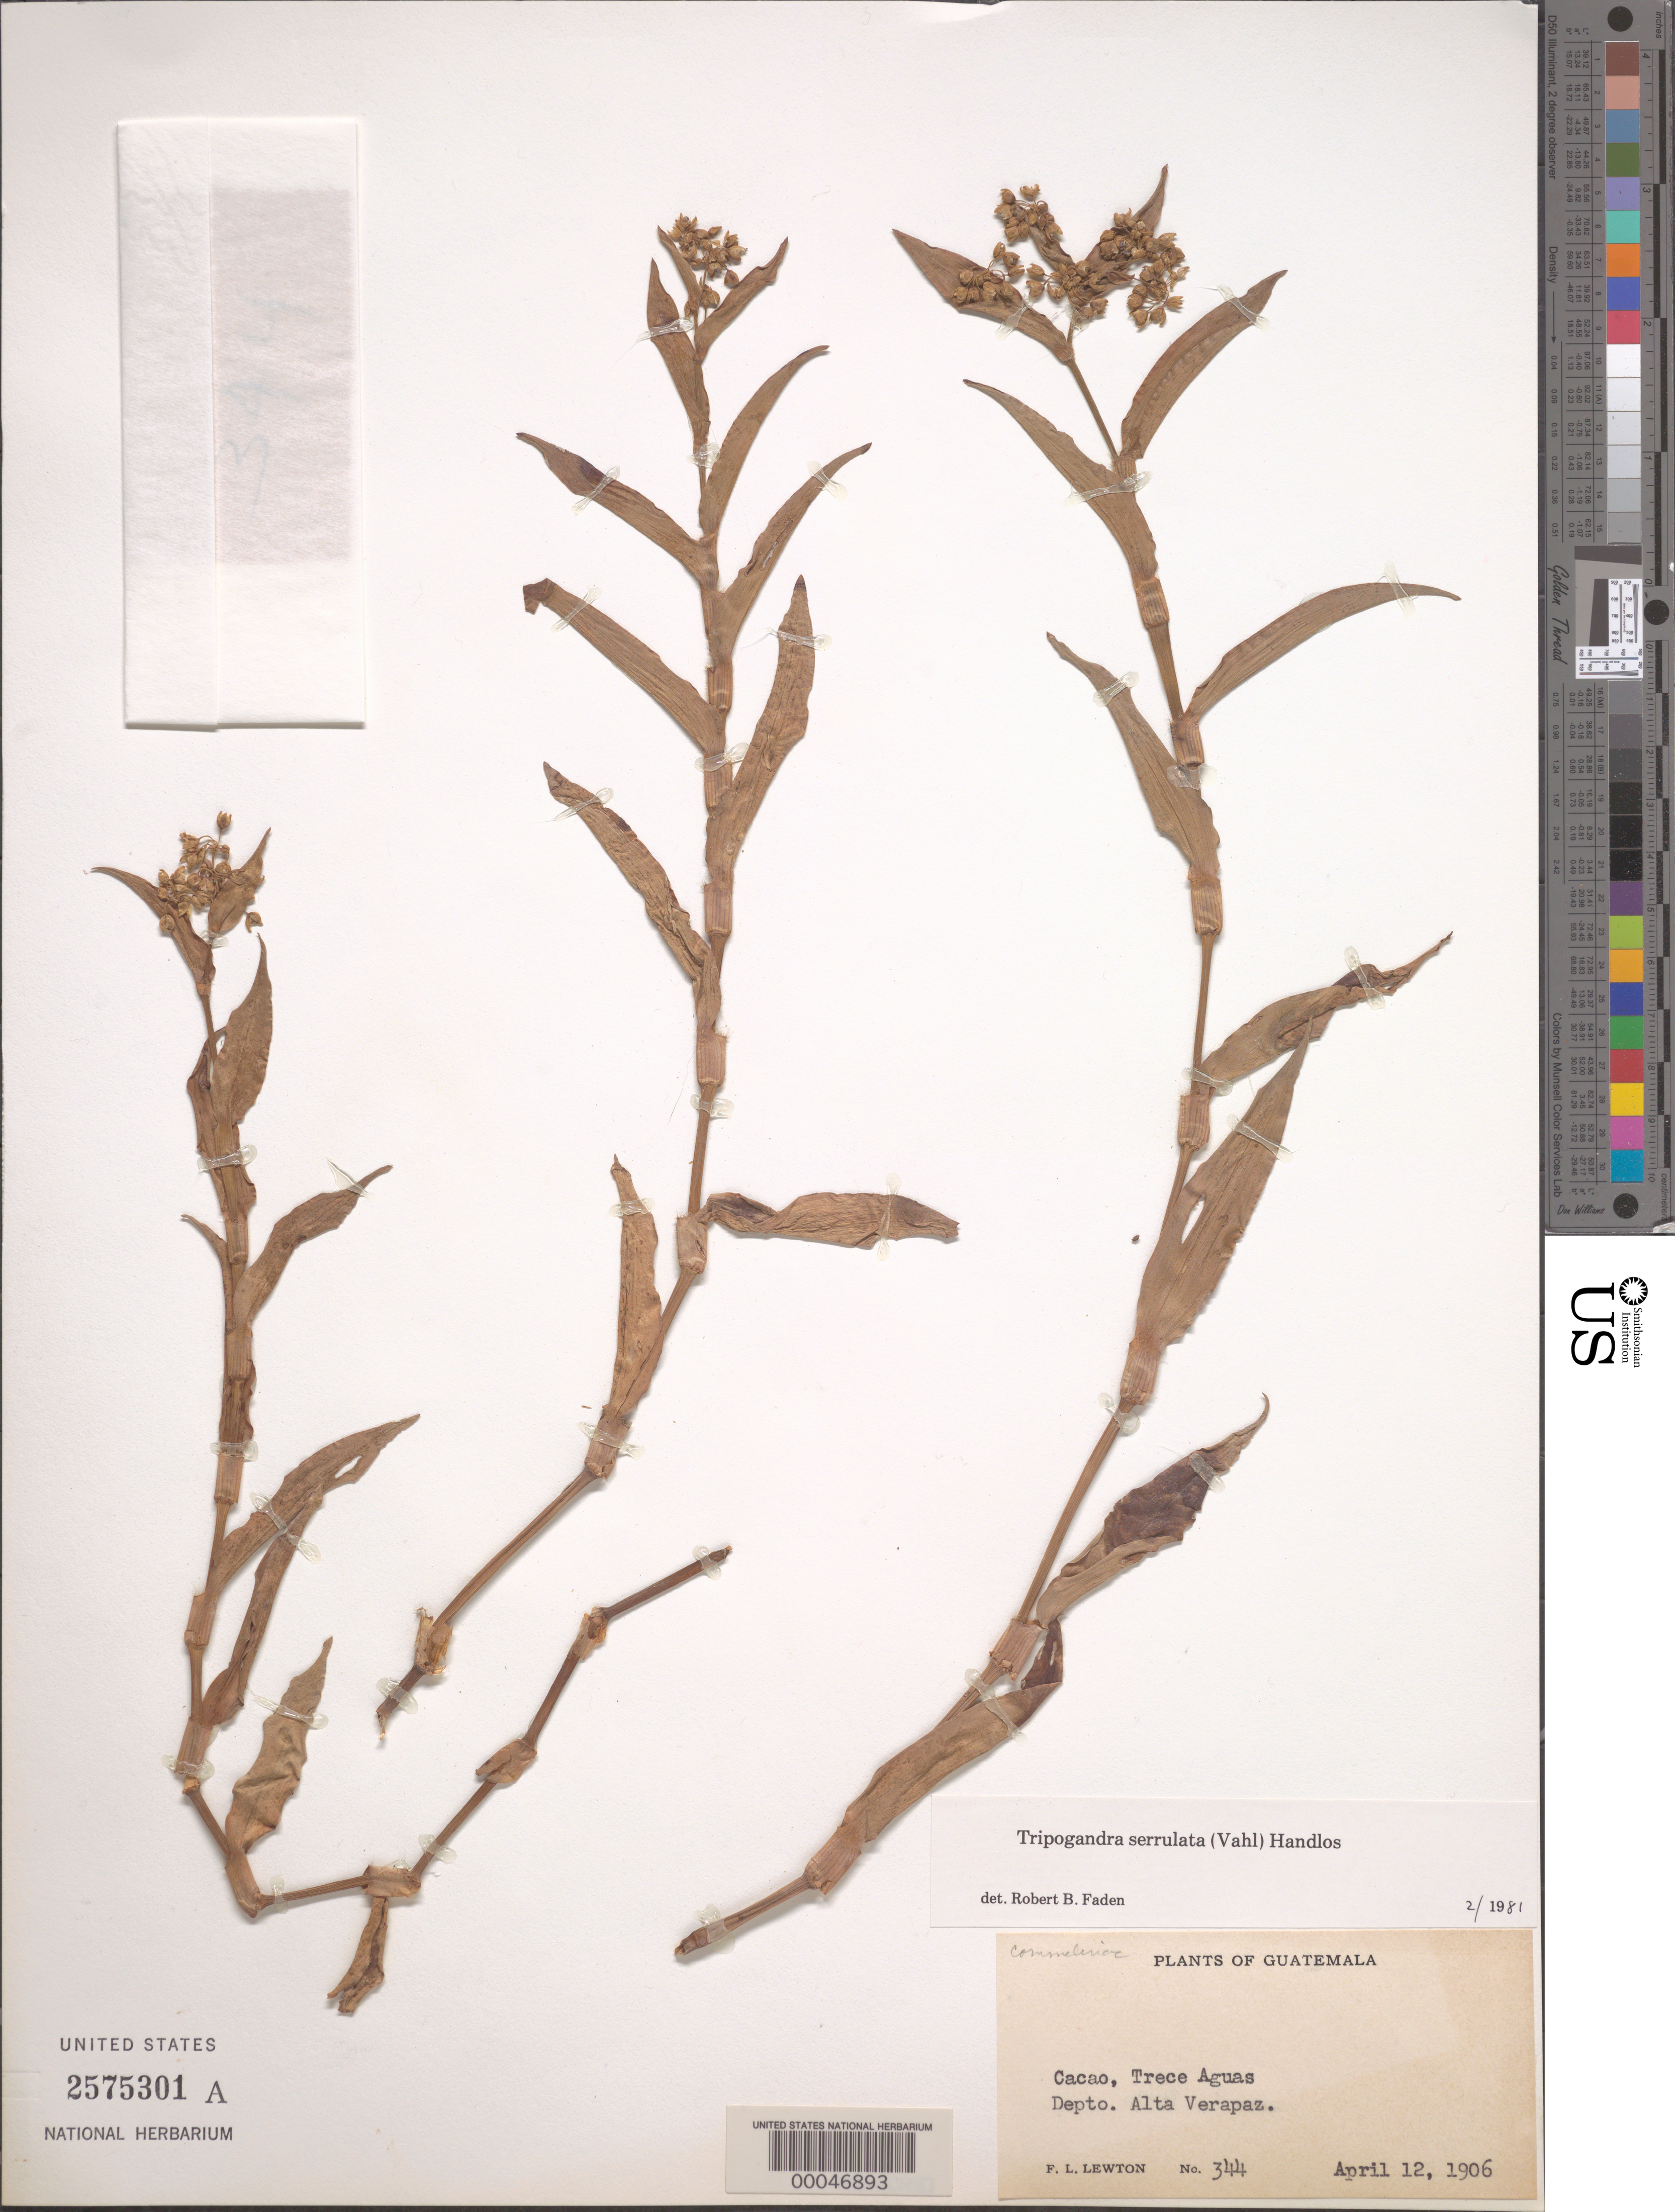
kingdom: Plantae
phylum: Tracheophyta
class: Liliopsida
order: Commelinales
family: Commelinaceae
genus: Tripogandra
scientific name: Tripogandra serrulata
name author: (Vahl) Handlos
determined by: Faden, Robert B., (US), Smithsonian Institution - National Museum of Natural History (UNITED STATES)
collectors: F. L. Lewton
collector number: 344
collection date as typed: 12 Apr 1906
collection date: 1906-04-12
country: Guatemala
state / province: Alta Verapaz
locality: Cacao, Trece Aguas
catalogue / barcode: US 2575301A